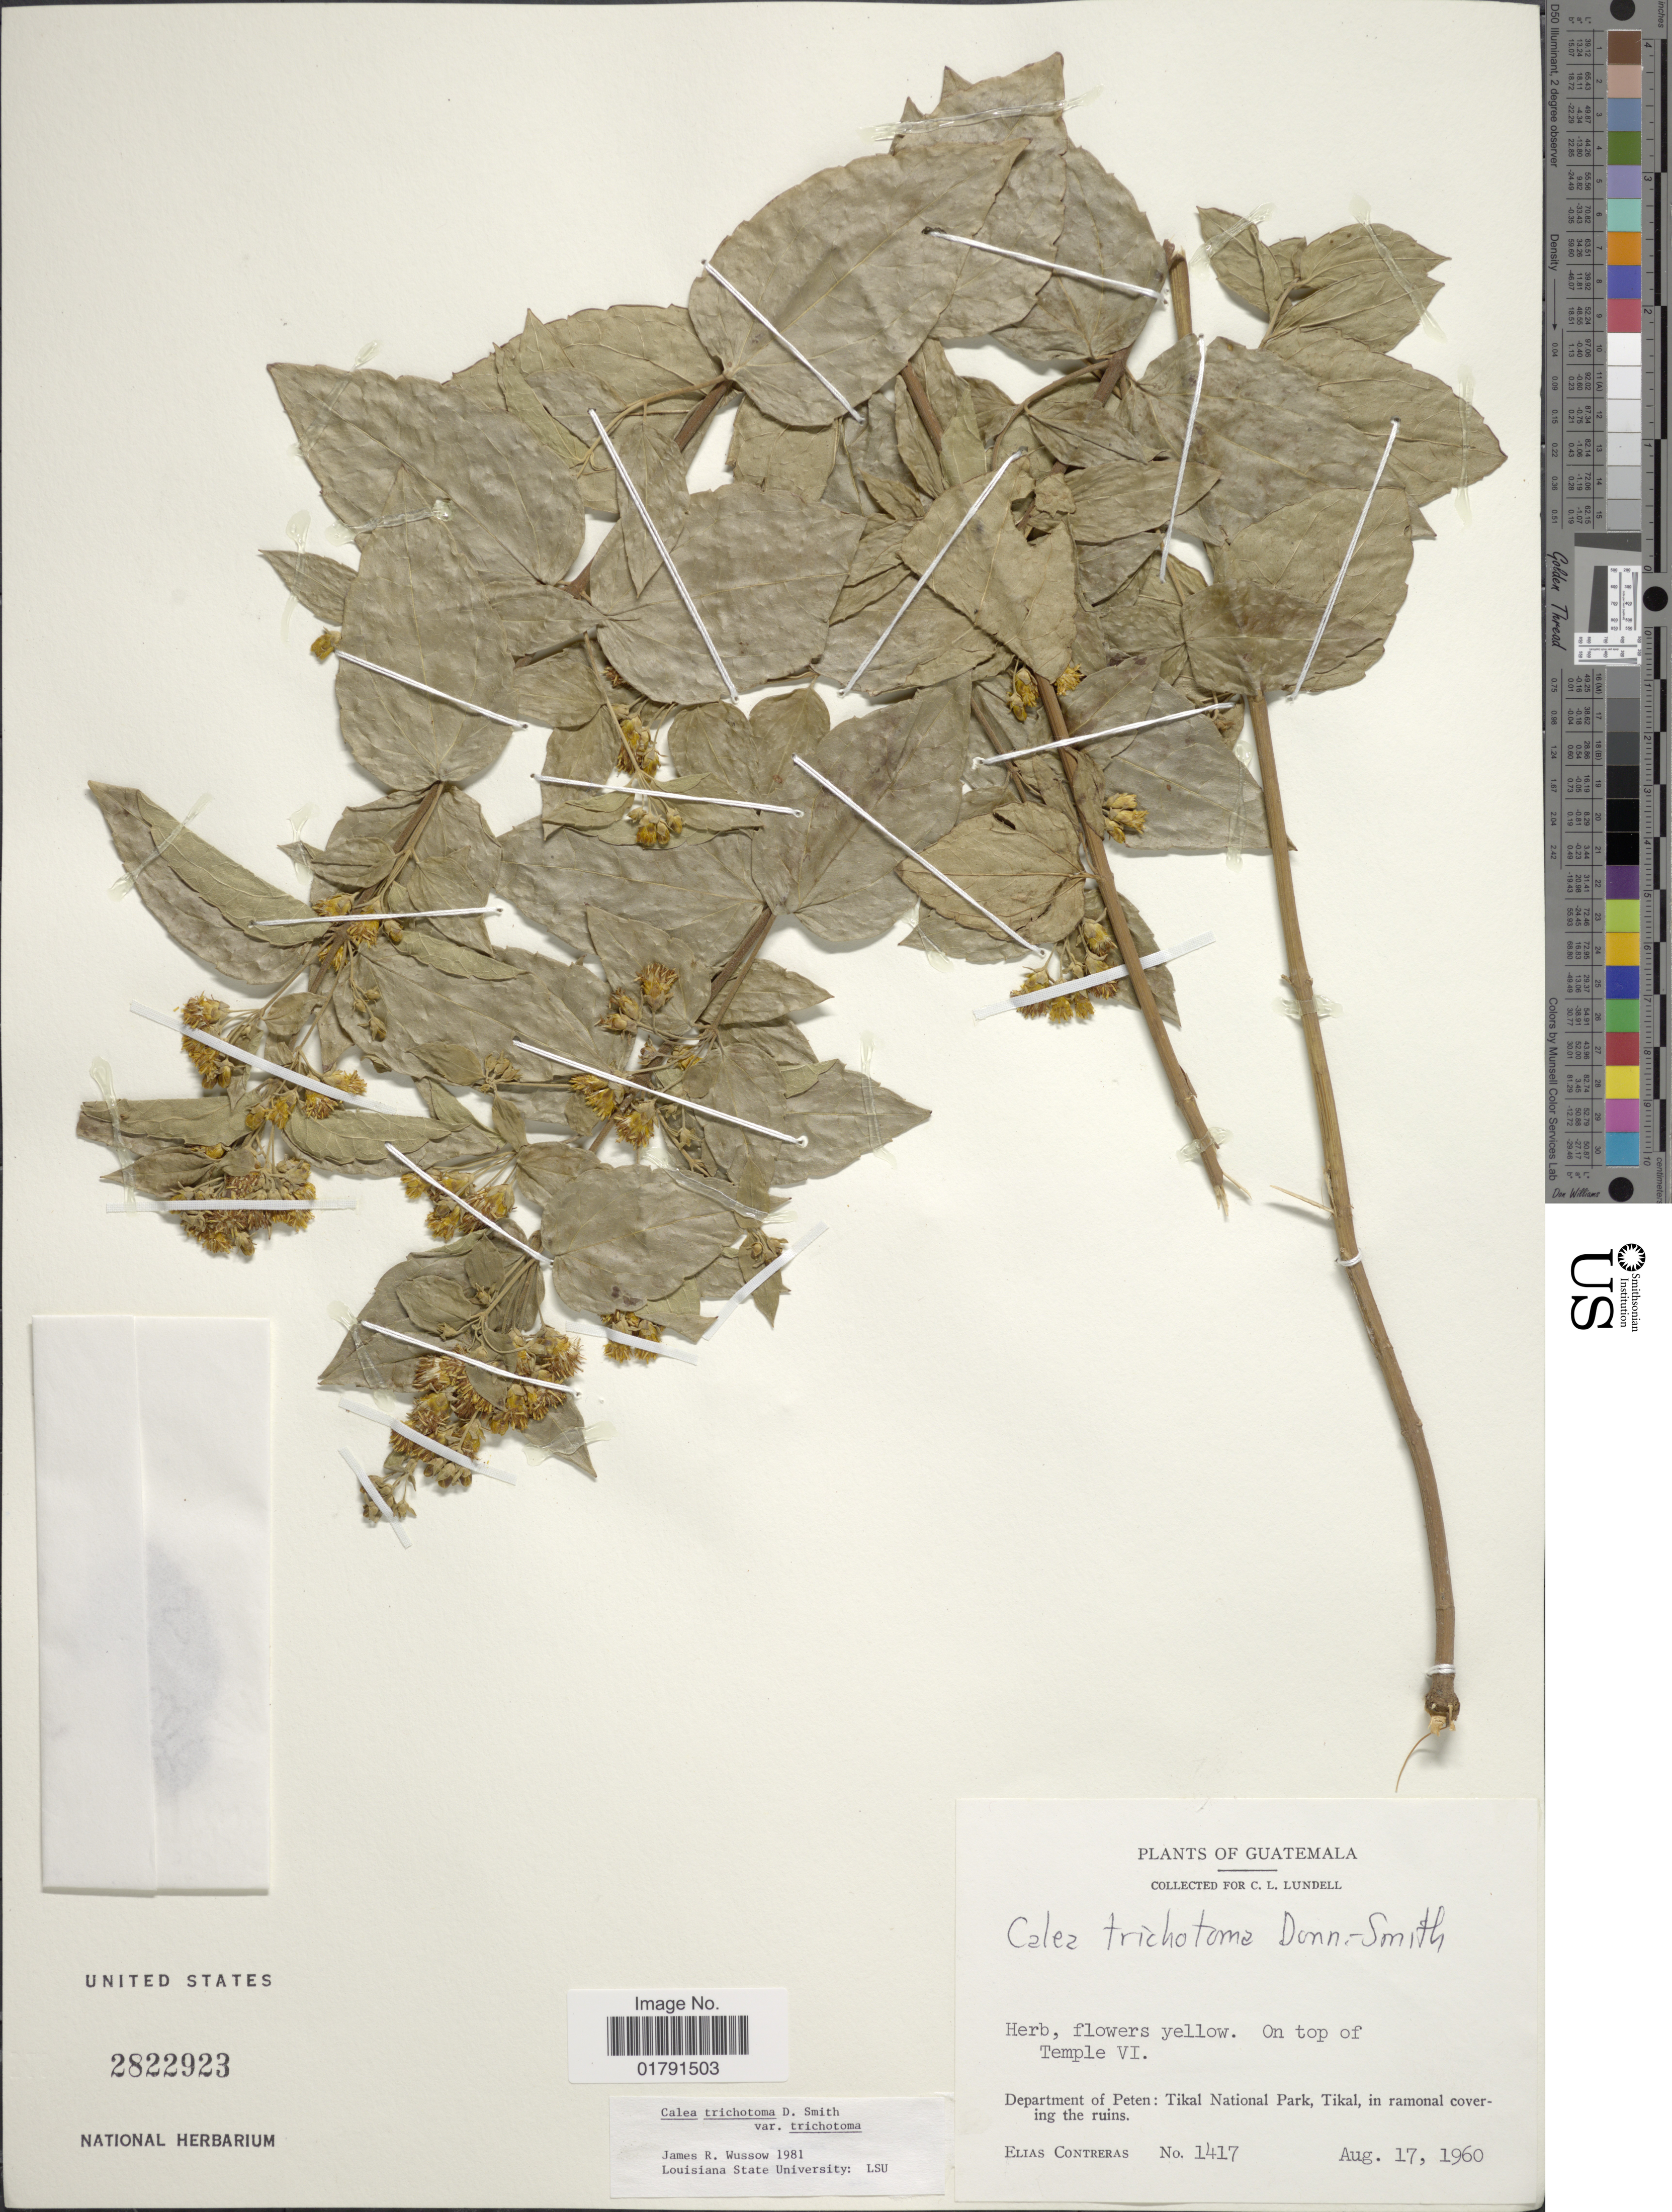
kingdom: Plantae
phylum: Tracheophyta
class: Magnoliopsida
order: Asterales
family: Asteraceae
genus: Calea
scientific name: Calea trichotoma var. peckii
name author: Wussow &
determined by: Bueno, Vinicius Resende, (ICN), Universidade Federal do Rio Grande do Sul (BRAZIL)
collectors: E. Contreras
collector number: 1417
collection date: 1960-08-17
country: Guatemala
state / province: El Petén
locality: On top of Temple V1, Tikal National Park, Tikal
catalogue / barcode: US 2822923